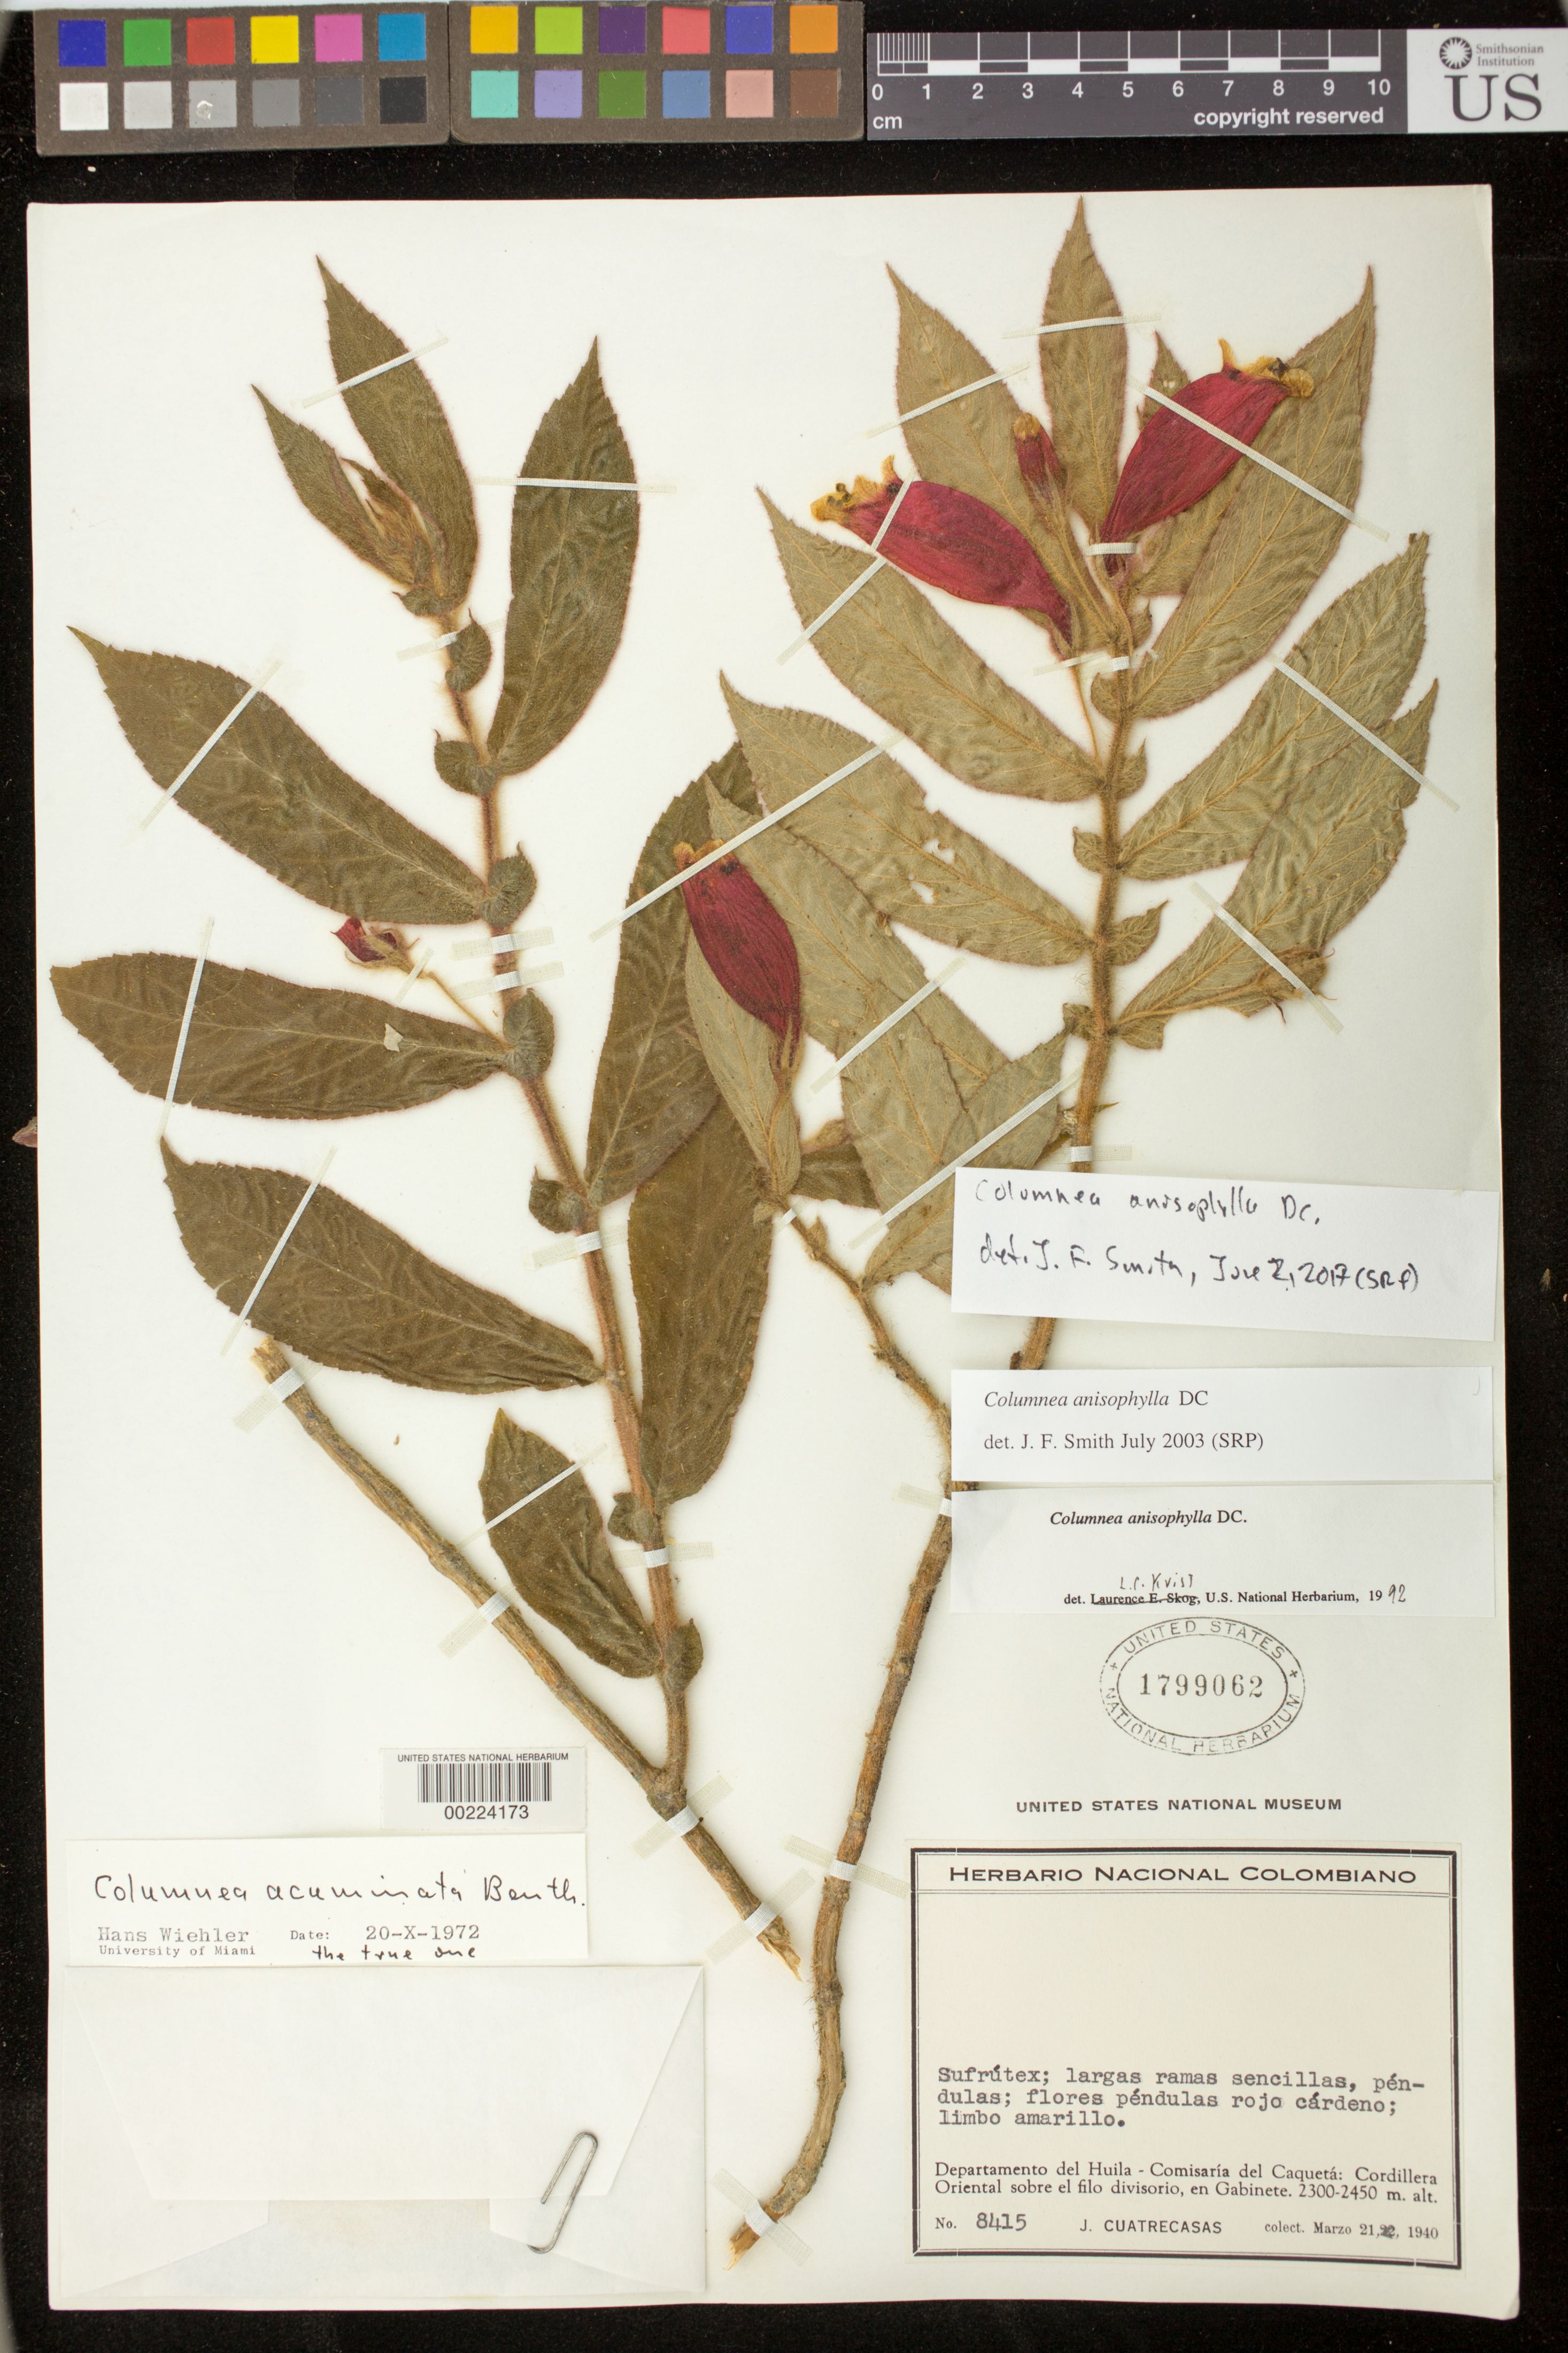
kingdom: Plantae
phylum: Tracheophyta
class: Magnoliopsida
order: Lamiales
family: Gesneriaceae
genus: Columnea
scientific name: Columnea anisophylla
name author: DC.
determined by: Smith, J. F.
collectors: J. Cuatrecasas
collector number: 8415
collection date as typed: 21 Mar 1940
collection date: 1940-03-21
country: Colombia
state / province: Huila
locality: Depto. del Huila - Comisaría del Caquetá: Cordillera Oriental sobre el filo divisorio, en Gabinete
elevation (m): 2300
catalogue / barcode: US 1799062